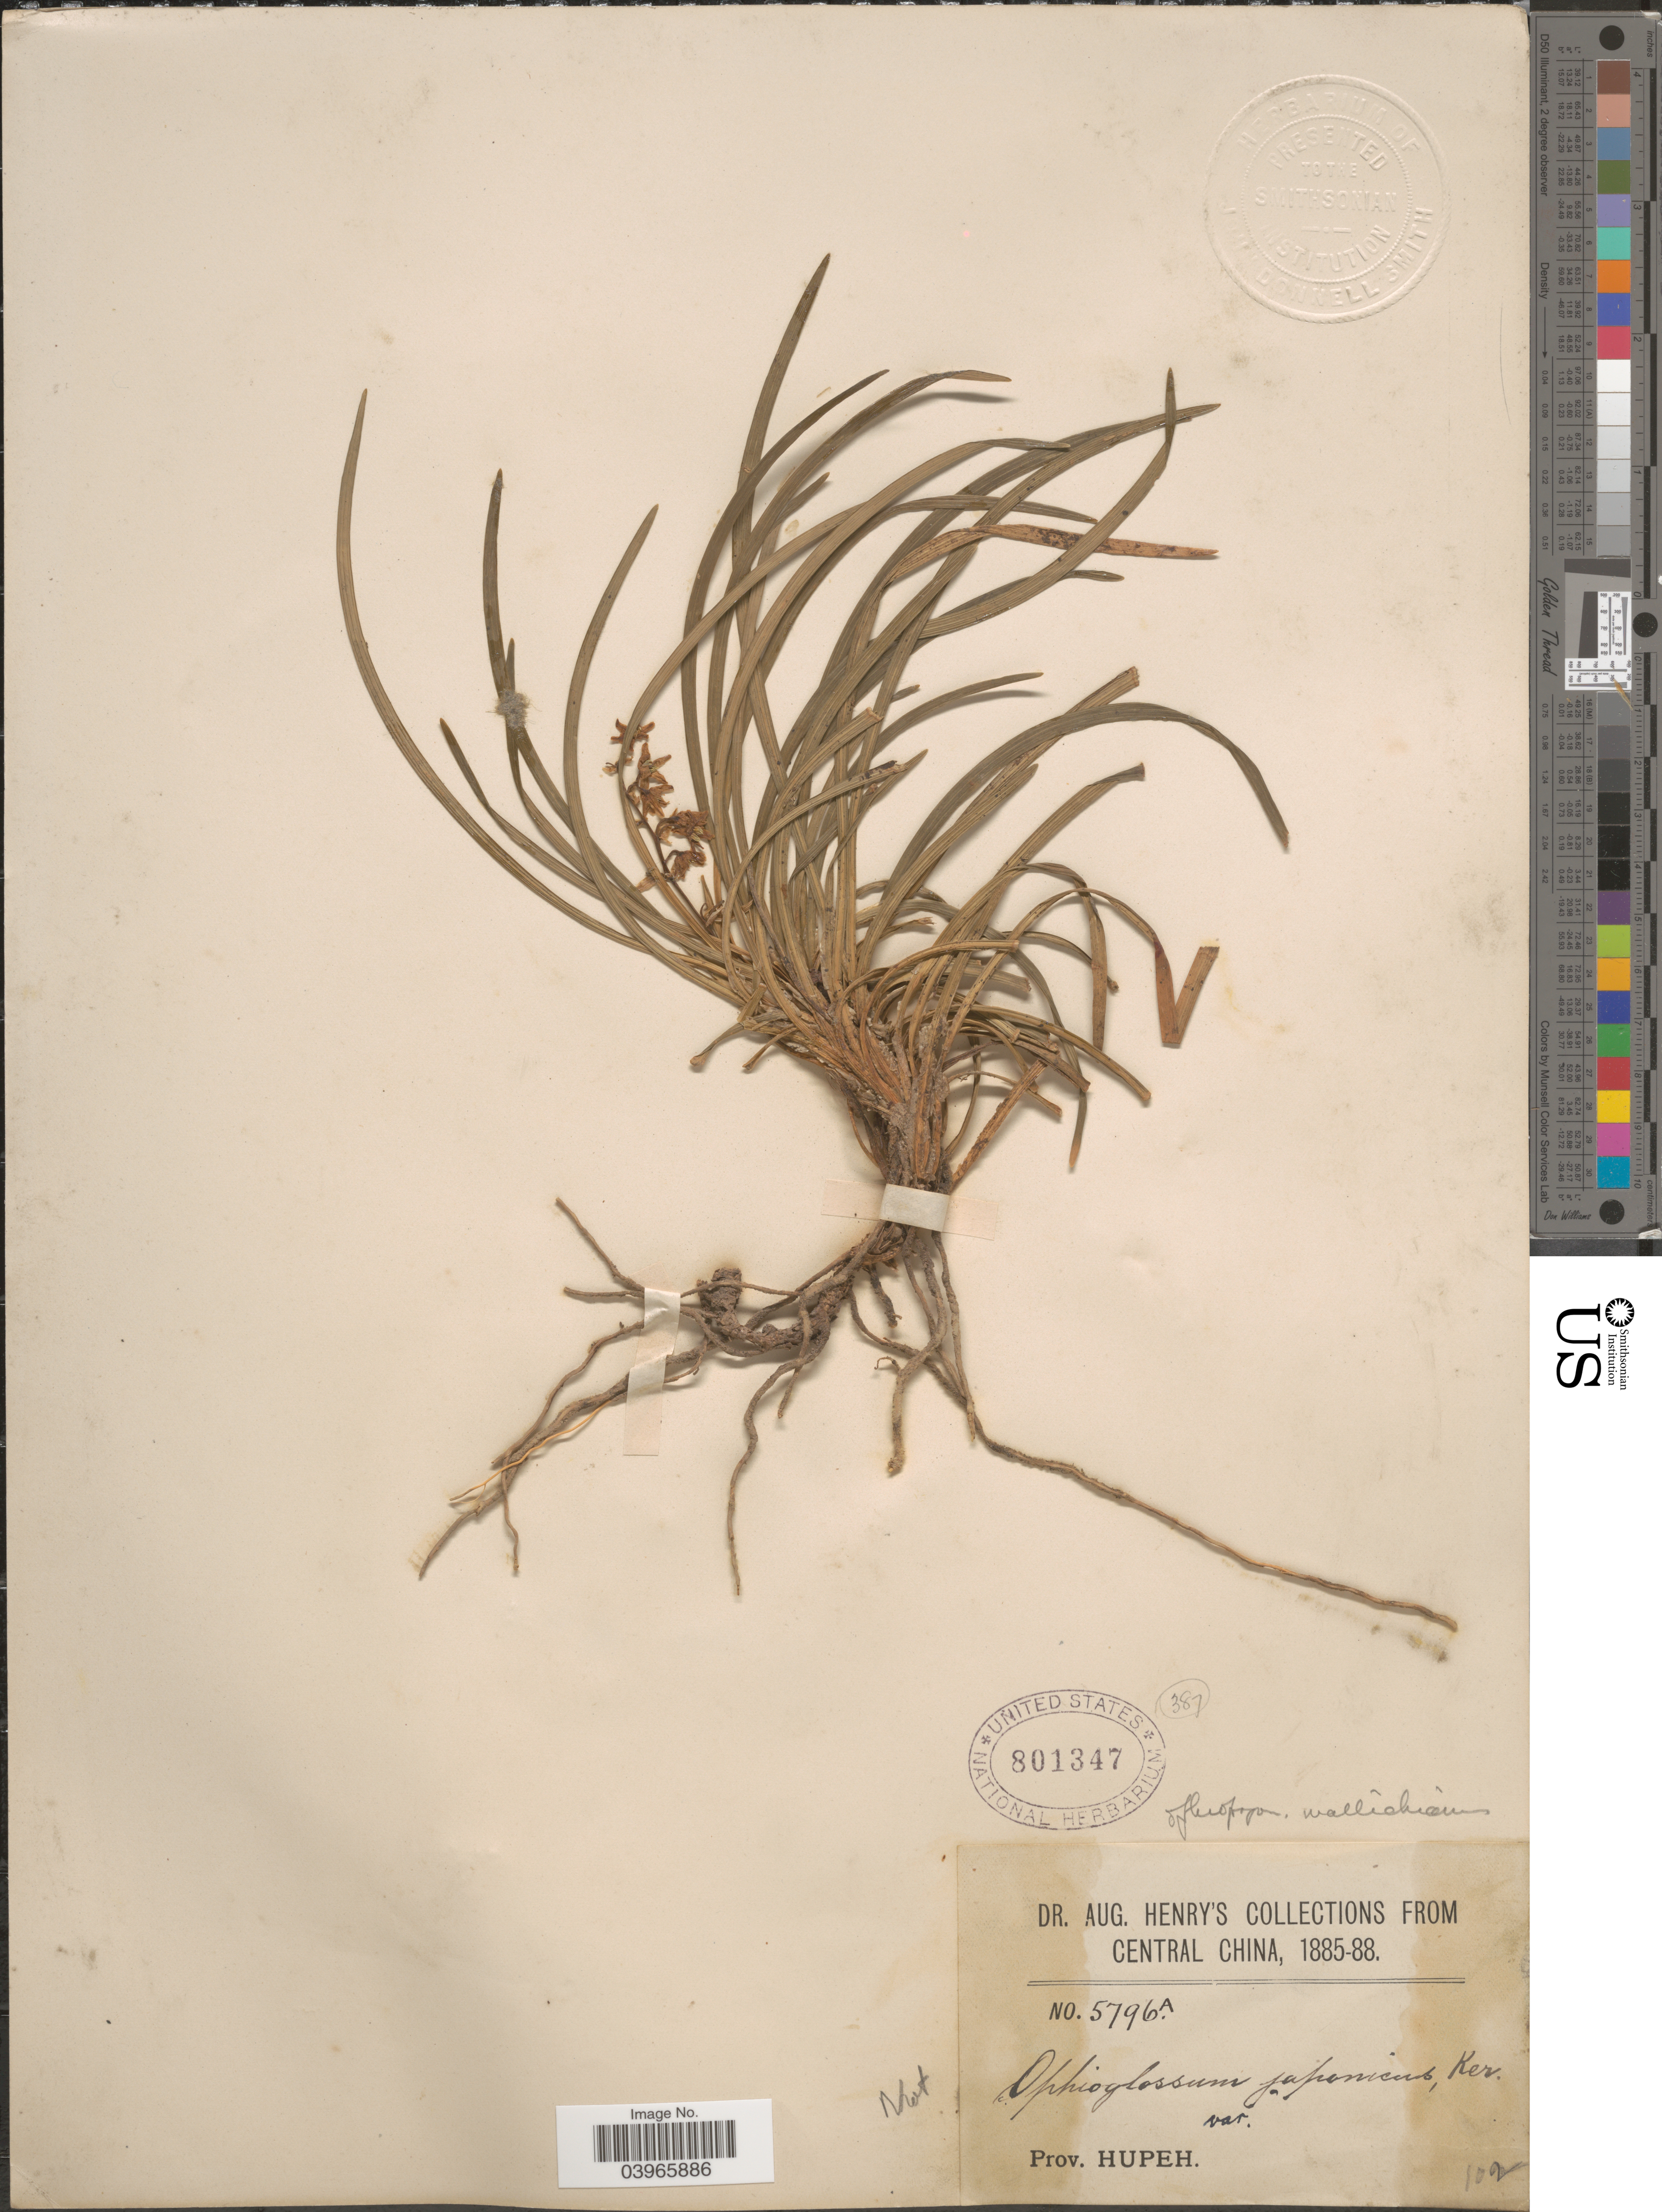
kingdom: Plantae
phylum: Tracheophyta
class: Liliopsida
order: Asparagales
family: Asparagaceae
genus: Ophiopogon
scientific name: Ophiopogon wallichianus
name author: (Kunth) Hook. f.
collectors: A. Henry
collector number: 5796 A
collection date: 1885/1888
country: China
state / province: Hubei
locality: Central China. Prov. Hupeh.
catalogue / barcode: US 801347